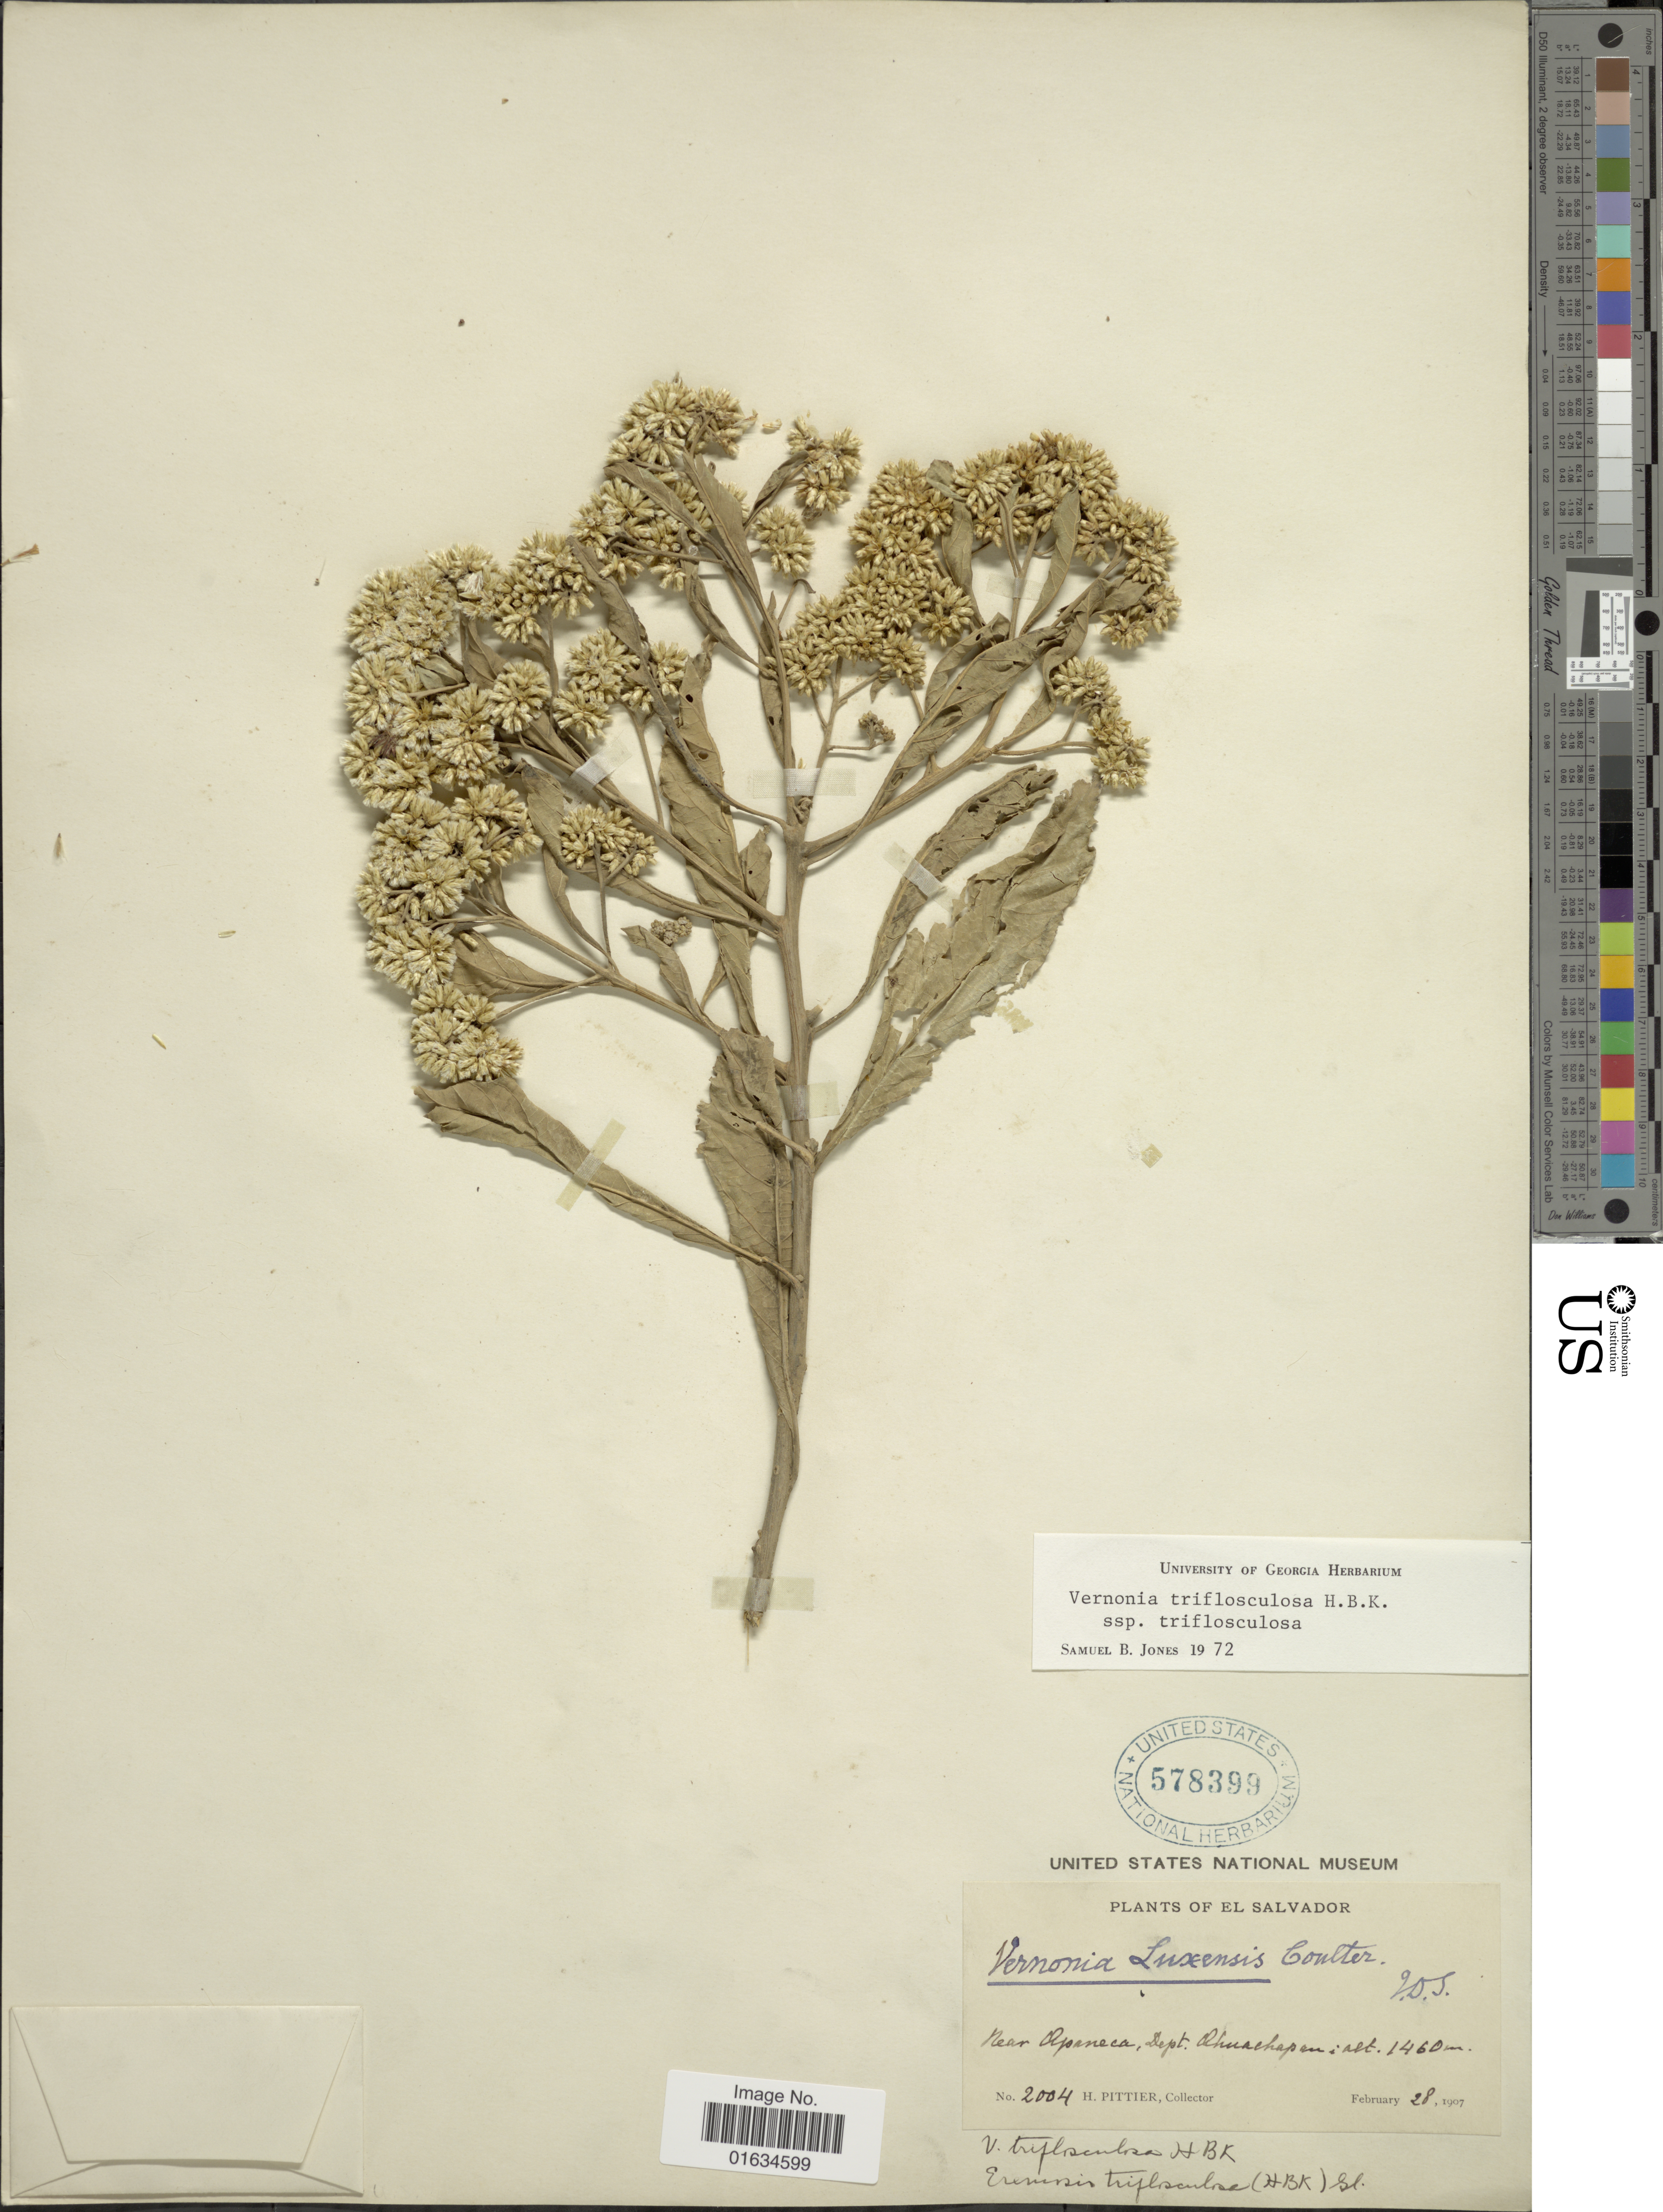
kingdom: Plantae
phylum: Tracheophyta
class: Magnoliopsida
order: Asterales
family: Asteraceae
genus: Eremosis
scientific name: Eremosis triflosculosa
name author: (Kunth) Gleason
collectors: H. F. Pittier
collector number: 2004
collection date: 1907-02-28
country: El Salvador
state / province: Ahuachapan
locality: Near Apaneca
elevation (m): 1460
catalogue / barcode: US 578399